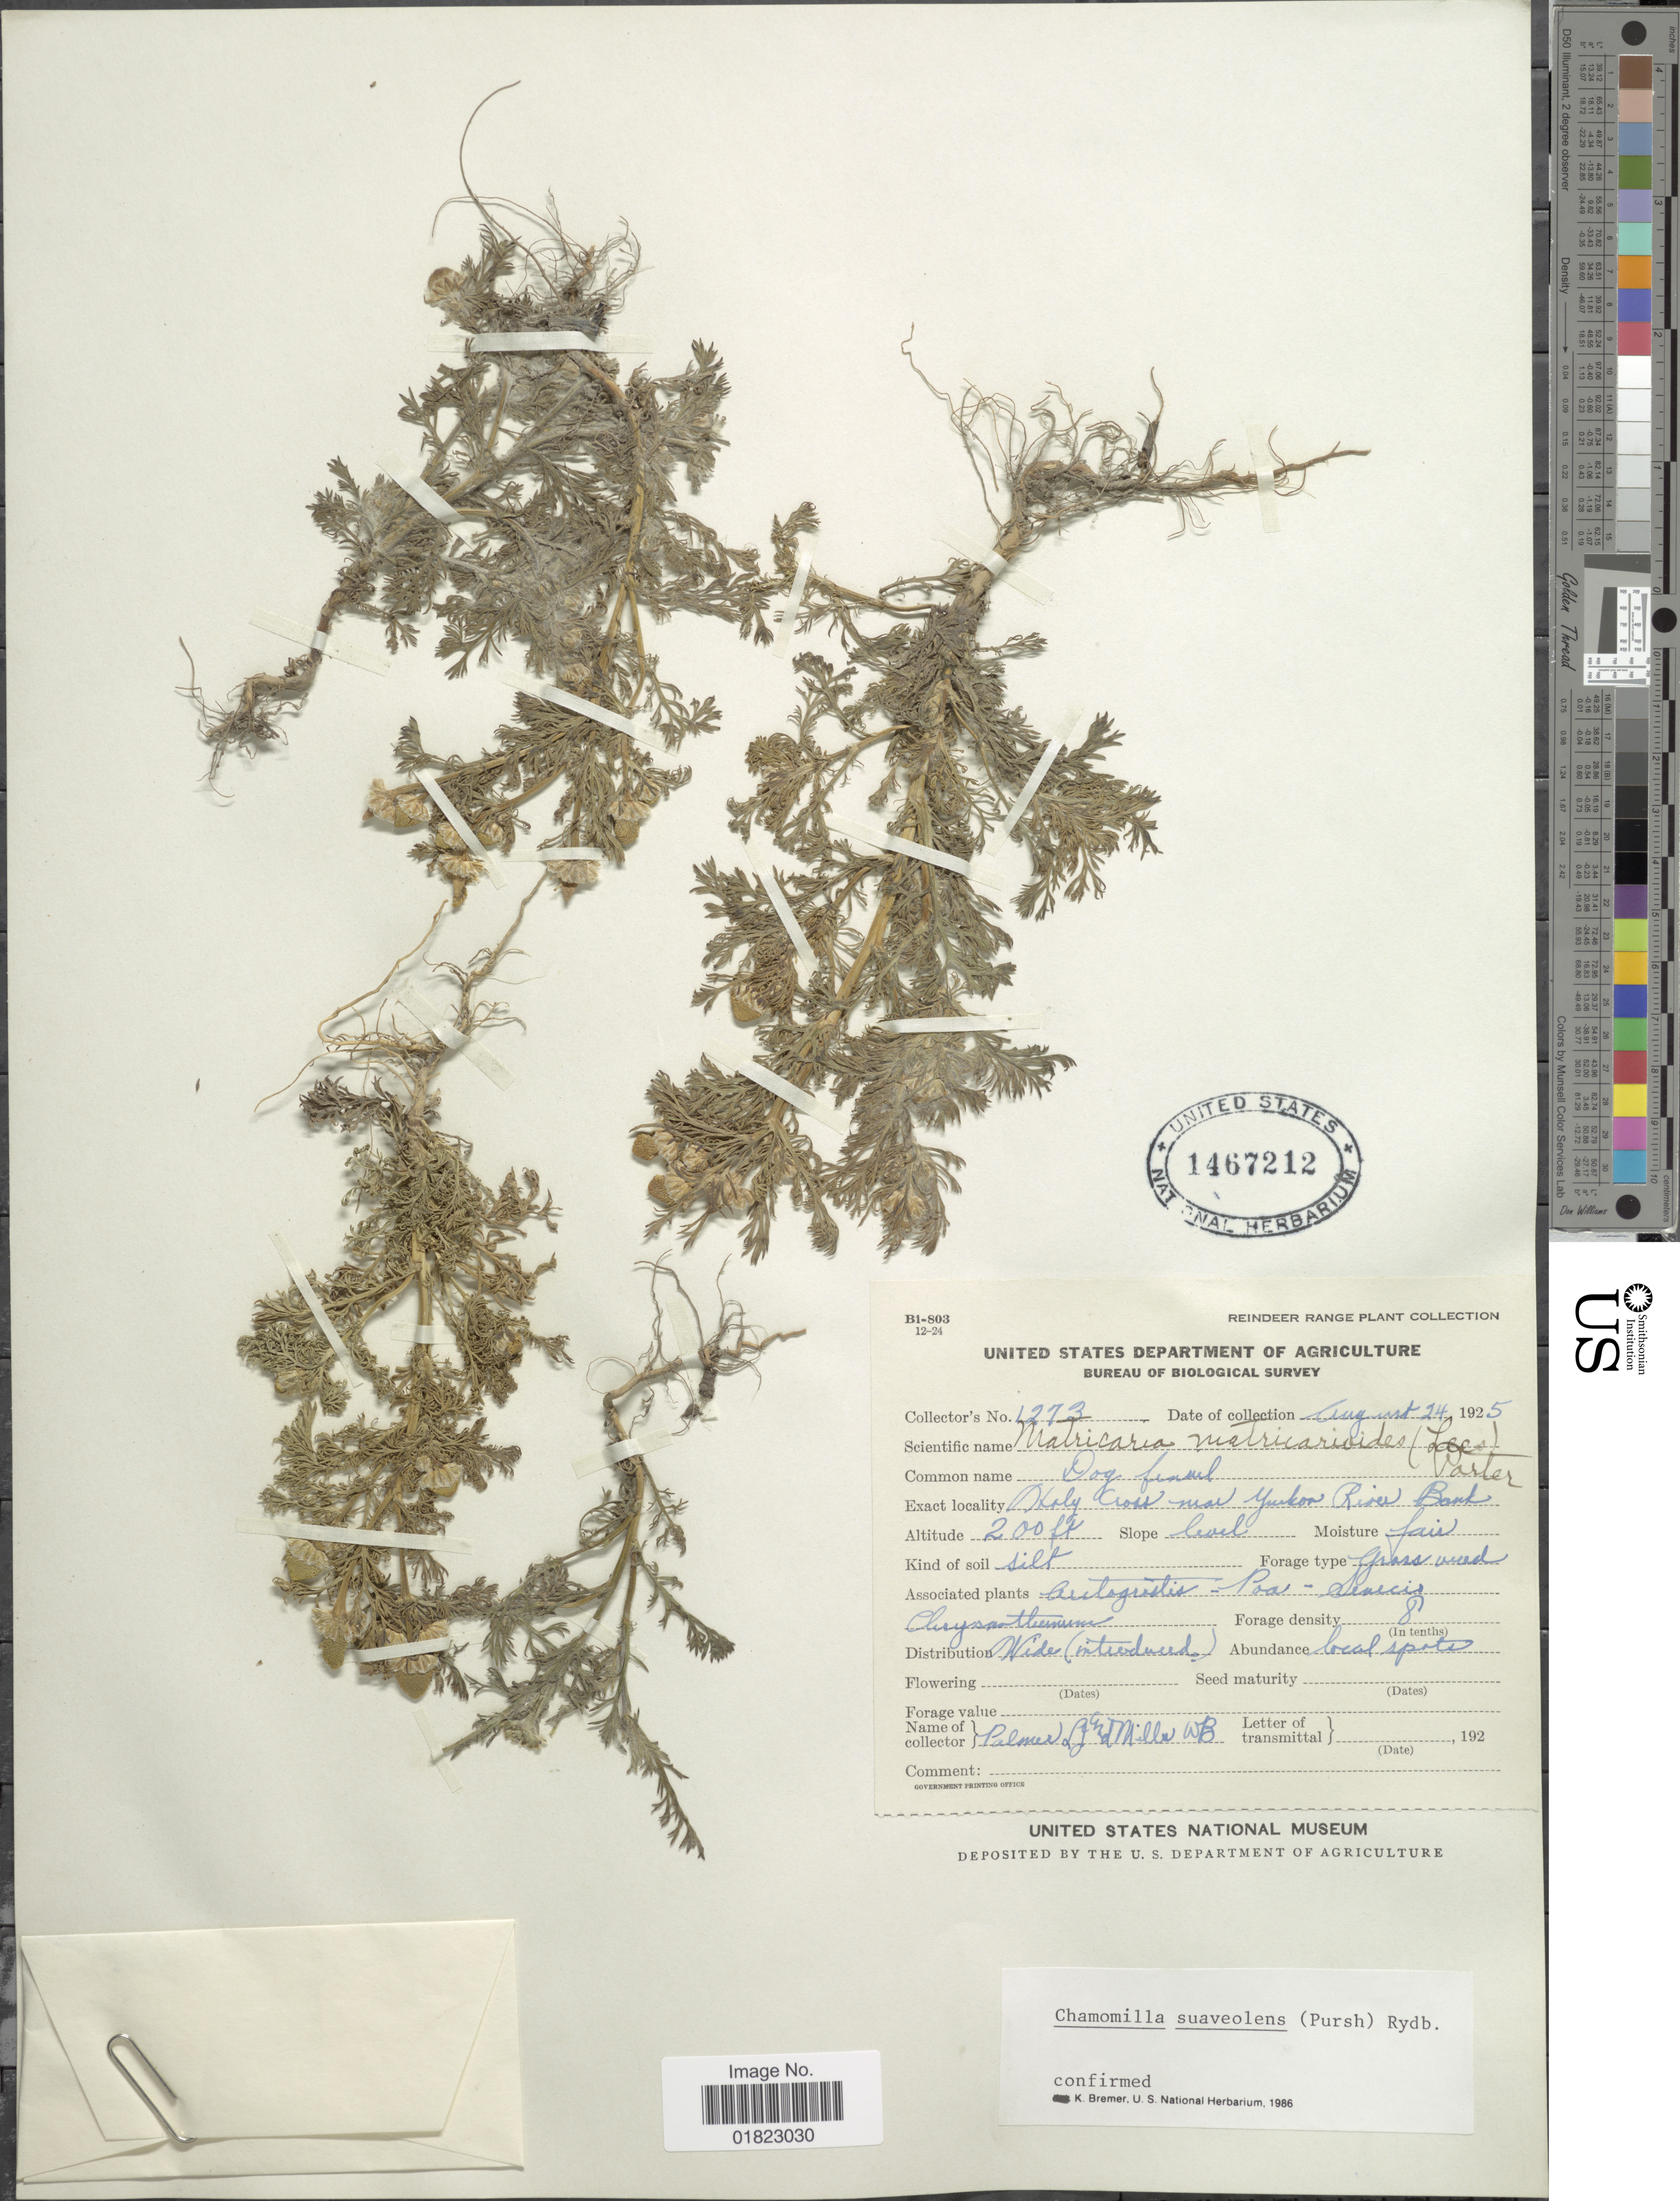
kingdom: Plantae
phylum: Tracheophyta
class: Magnoliopsida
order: Asterales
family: Asteraceae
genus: Matricaria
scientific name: Matricaria matricarioides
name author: (Less.) Porter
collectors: L. J. Palmer & W. Miller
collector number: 1273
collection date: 1925-08-14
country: United States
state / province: Alaska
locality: Holy Cross near Yukon River Bank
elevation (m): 61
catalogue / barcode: US 1467212